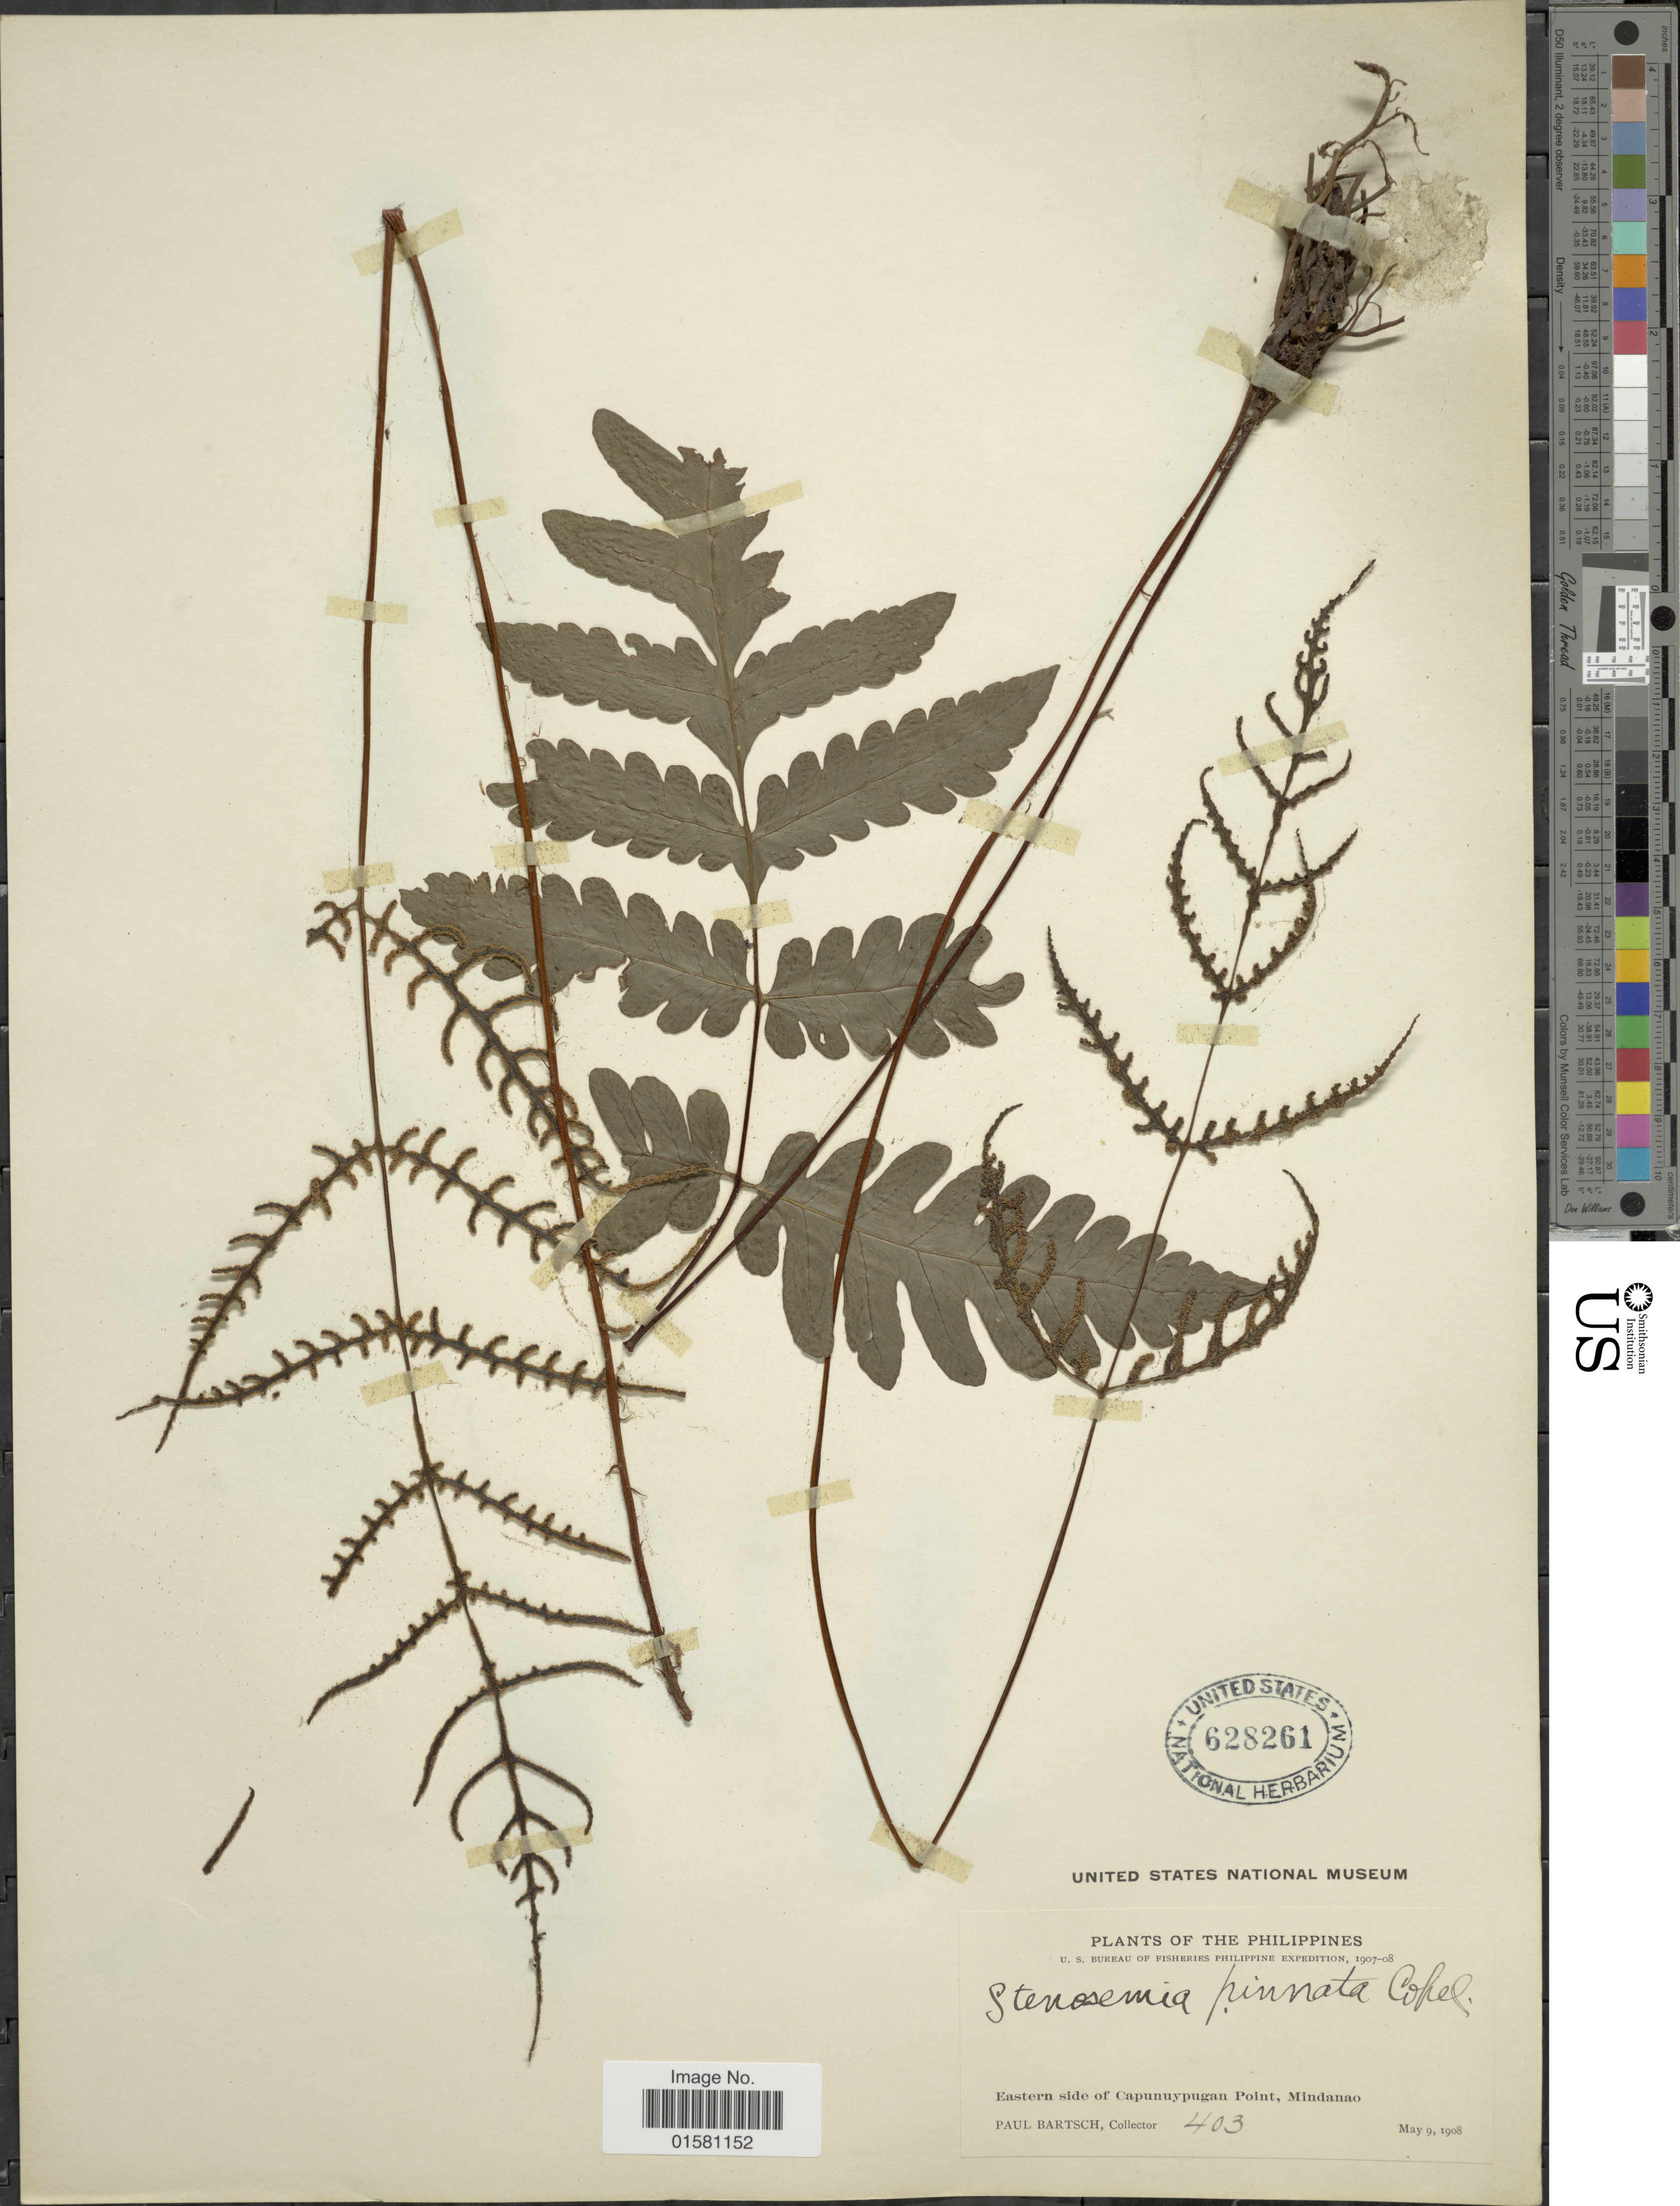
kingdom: Plantae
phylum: Tracheophyta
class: Polypodiopsida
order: Polypodiales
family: Tectariaceae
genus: Tectaria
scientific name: Tectaria pinnata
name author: (C. Chr.) R.M. Tryon & A.F. Tryon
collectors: P. Bartsch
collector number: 403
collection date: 1908-05-09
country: Philippines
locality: Eastern side of Capunuypugan Point, Mindanao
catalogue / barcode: US 628261